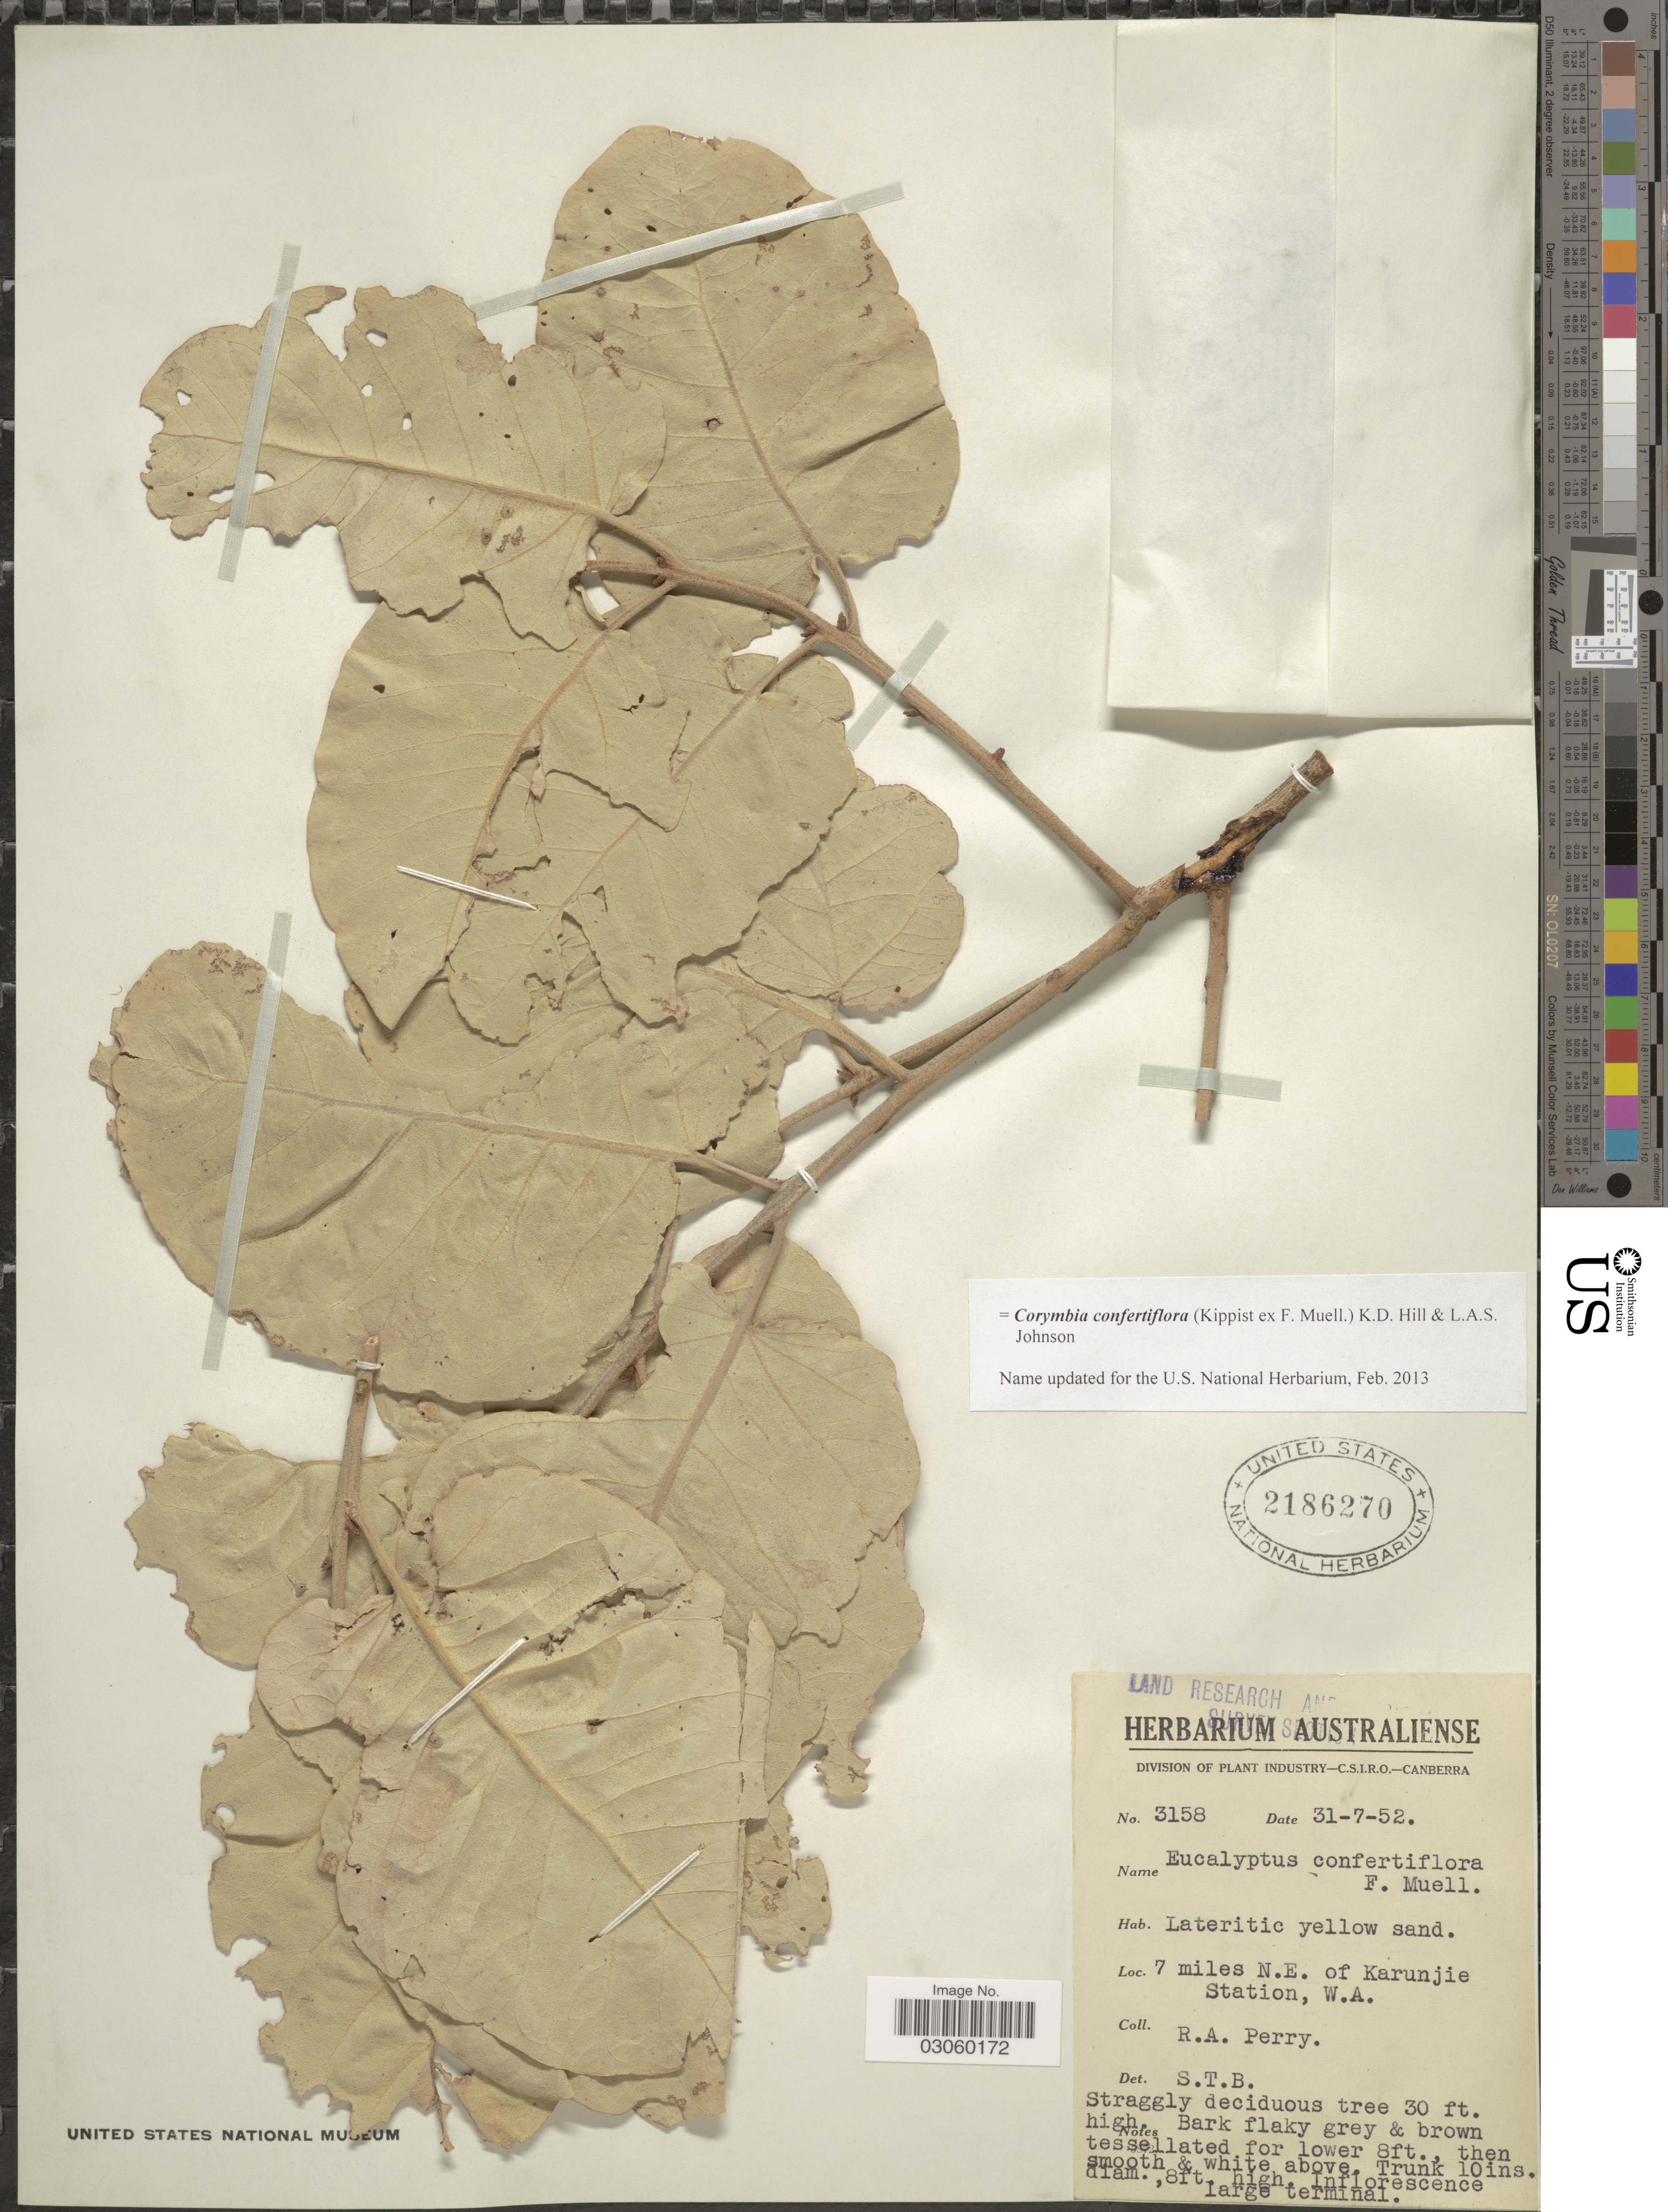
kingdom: Plantae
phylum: Tracheophyta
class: Magnoliopsida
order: Myrtales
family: Myrtaceae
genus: Corymbia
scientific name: Corymbia confertiflora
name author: (F. Muell. ex Kippist) K.D. Hill & L.A.S. Johnson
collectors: Perry, R. A.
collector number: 3158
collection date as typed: Transcribed d/m/y: 31/7/52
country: Australia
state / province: Western Australia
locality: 7 miles N.E. of Karunjie Station.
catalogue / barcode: US 2186270